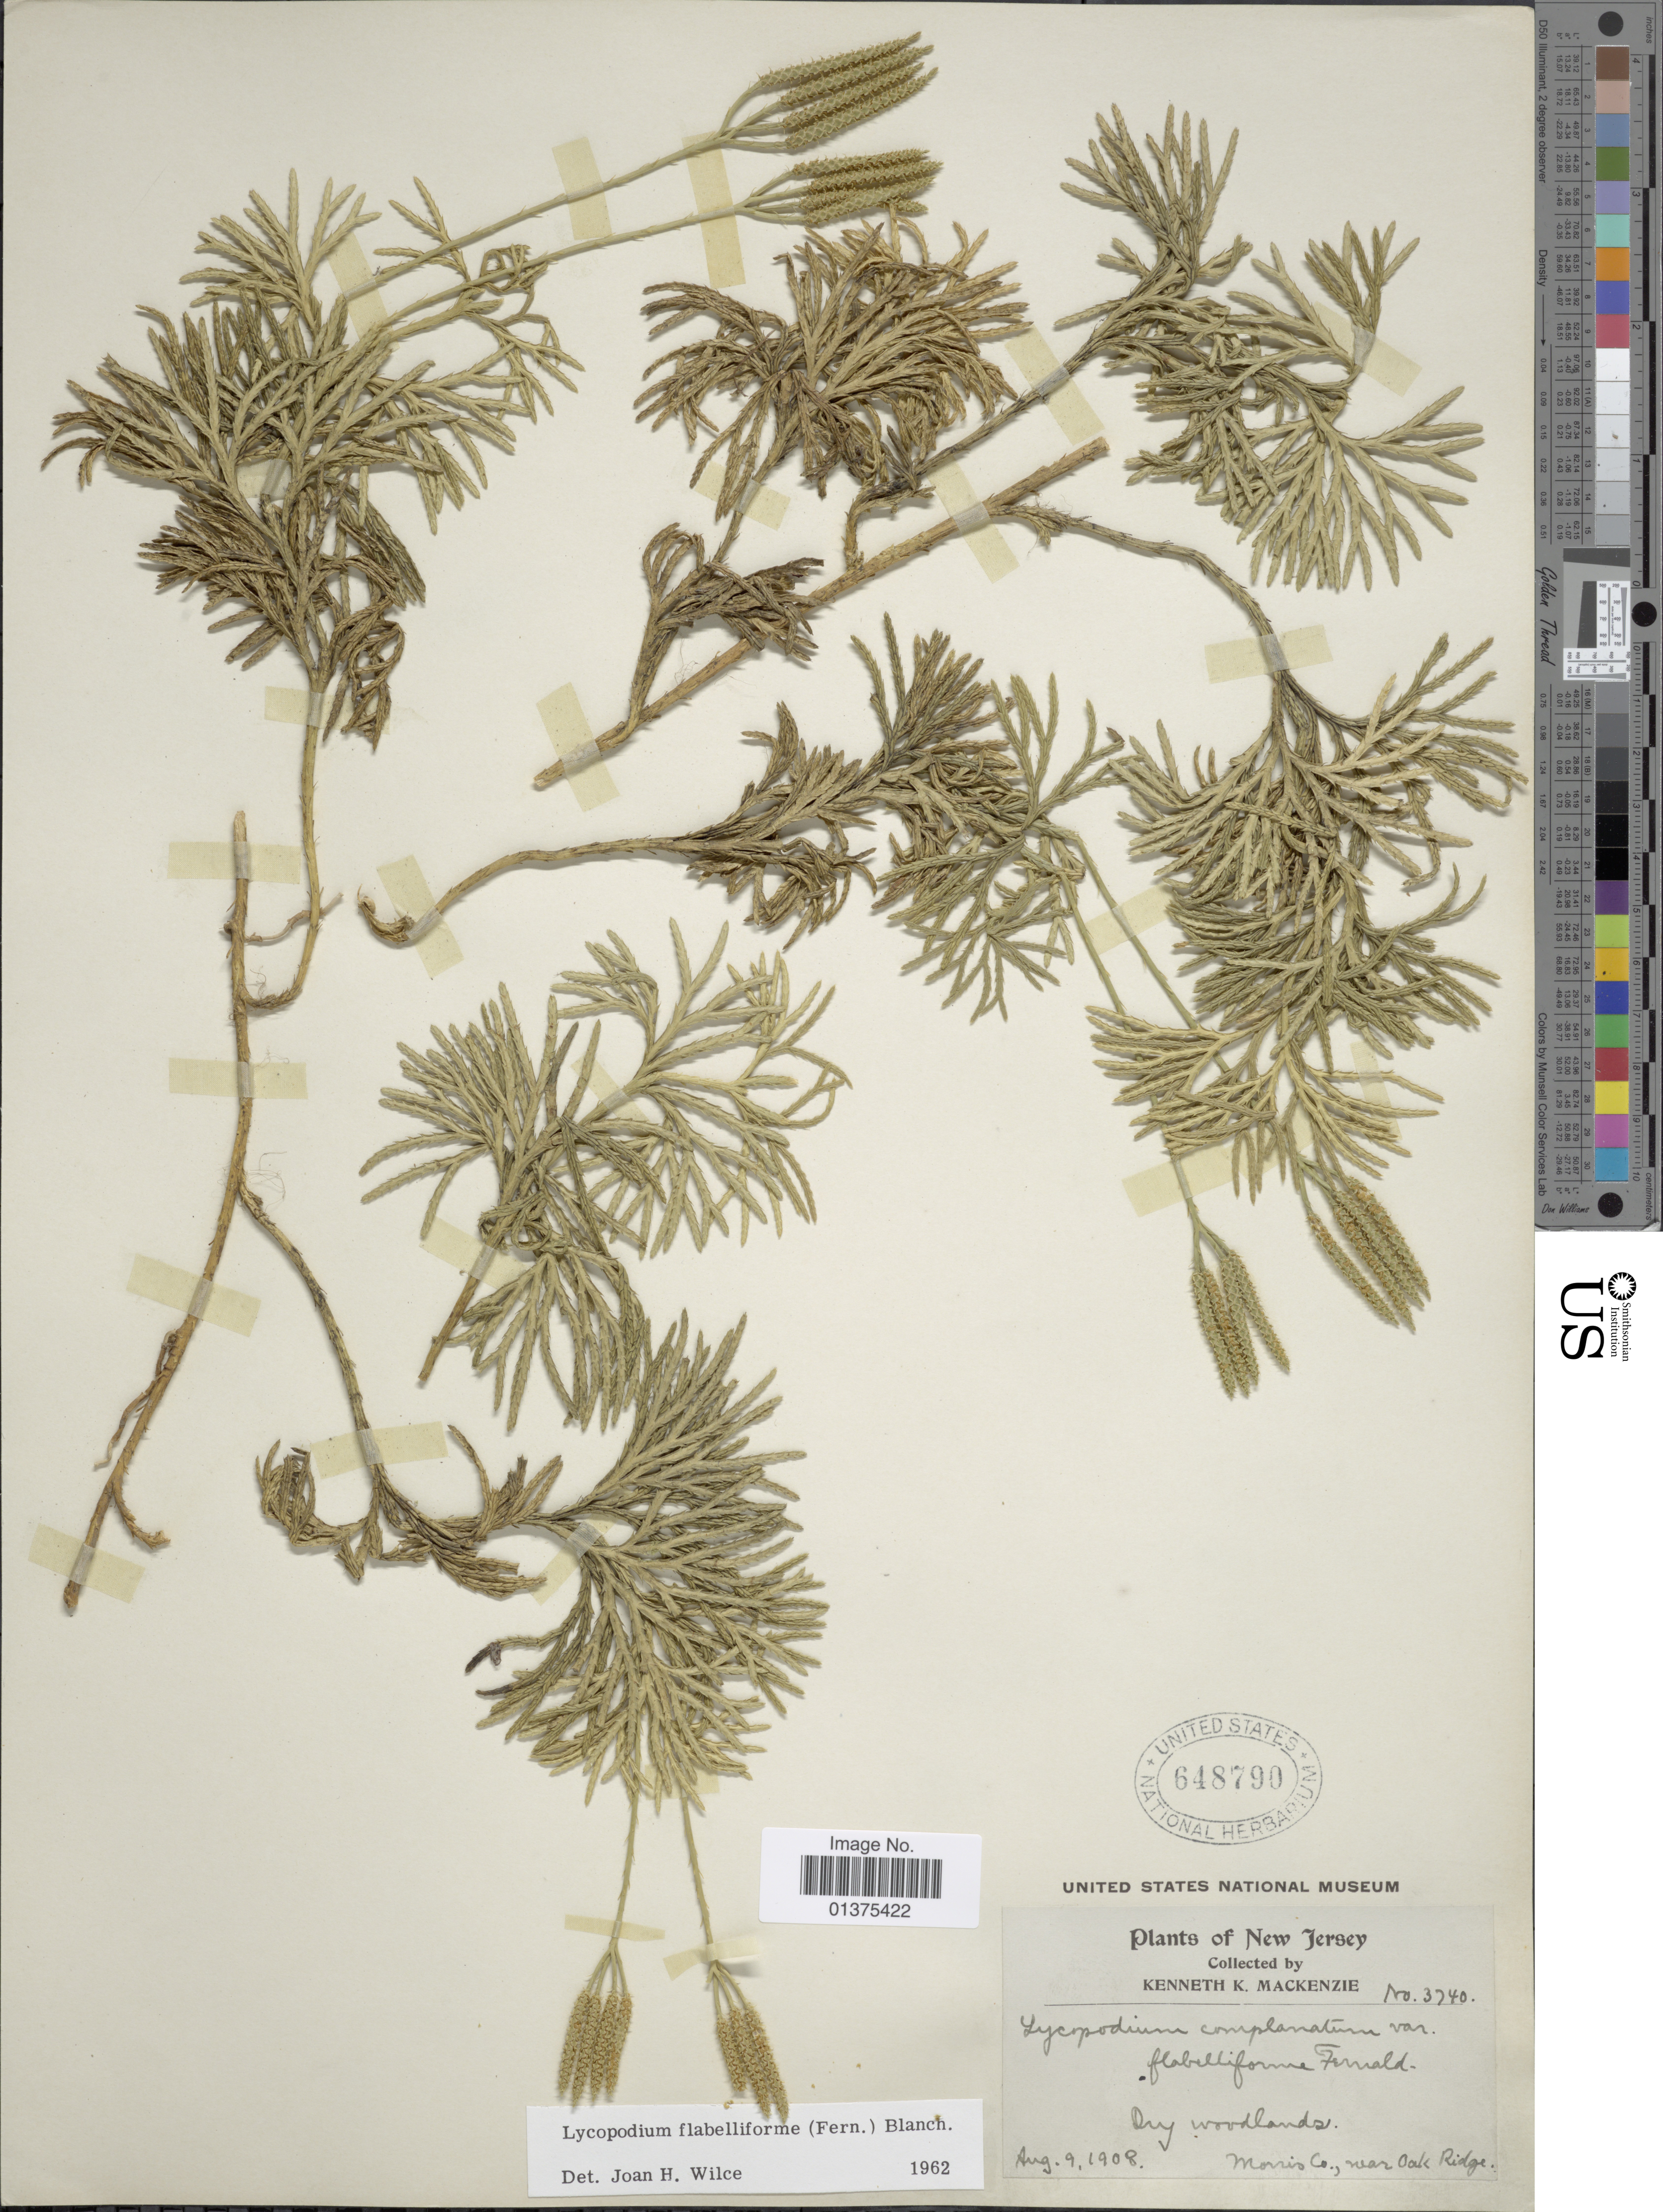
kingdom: Plantae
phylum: Tracheophyta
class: Lycopodiopsida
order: Lycopodiales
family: Lycopodiaceae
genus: Diphasiastrum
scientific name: Diphasiastrum digitatum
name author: (Dill. ex A. Braun) Holub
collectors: K. K. Mackenzie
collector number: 3740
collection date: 1908-08-09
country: United States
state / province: New Jersey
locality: Dry woodlands, Morris Co. near Oak ridge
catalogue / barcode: US 648790